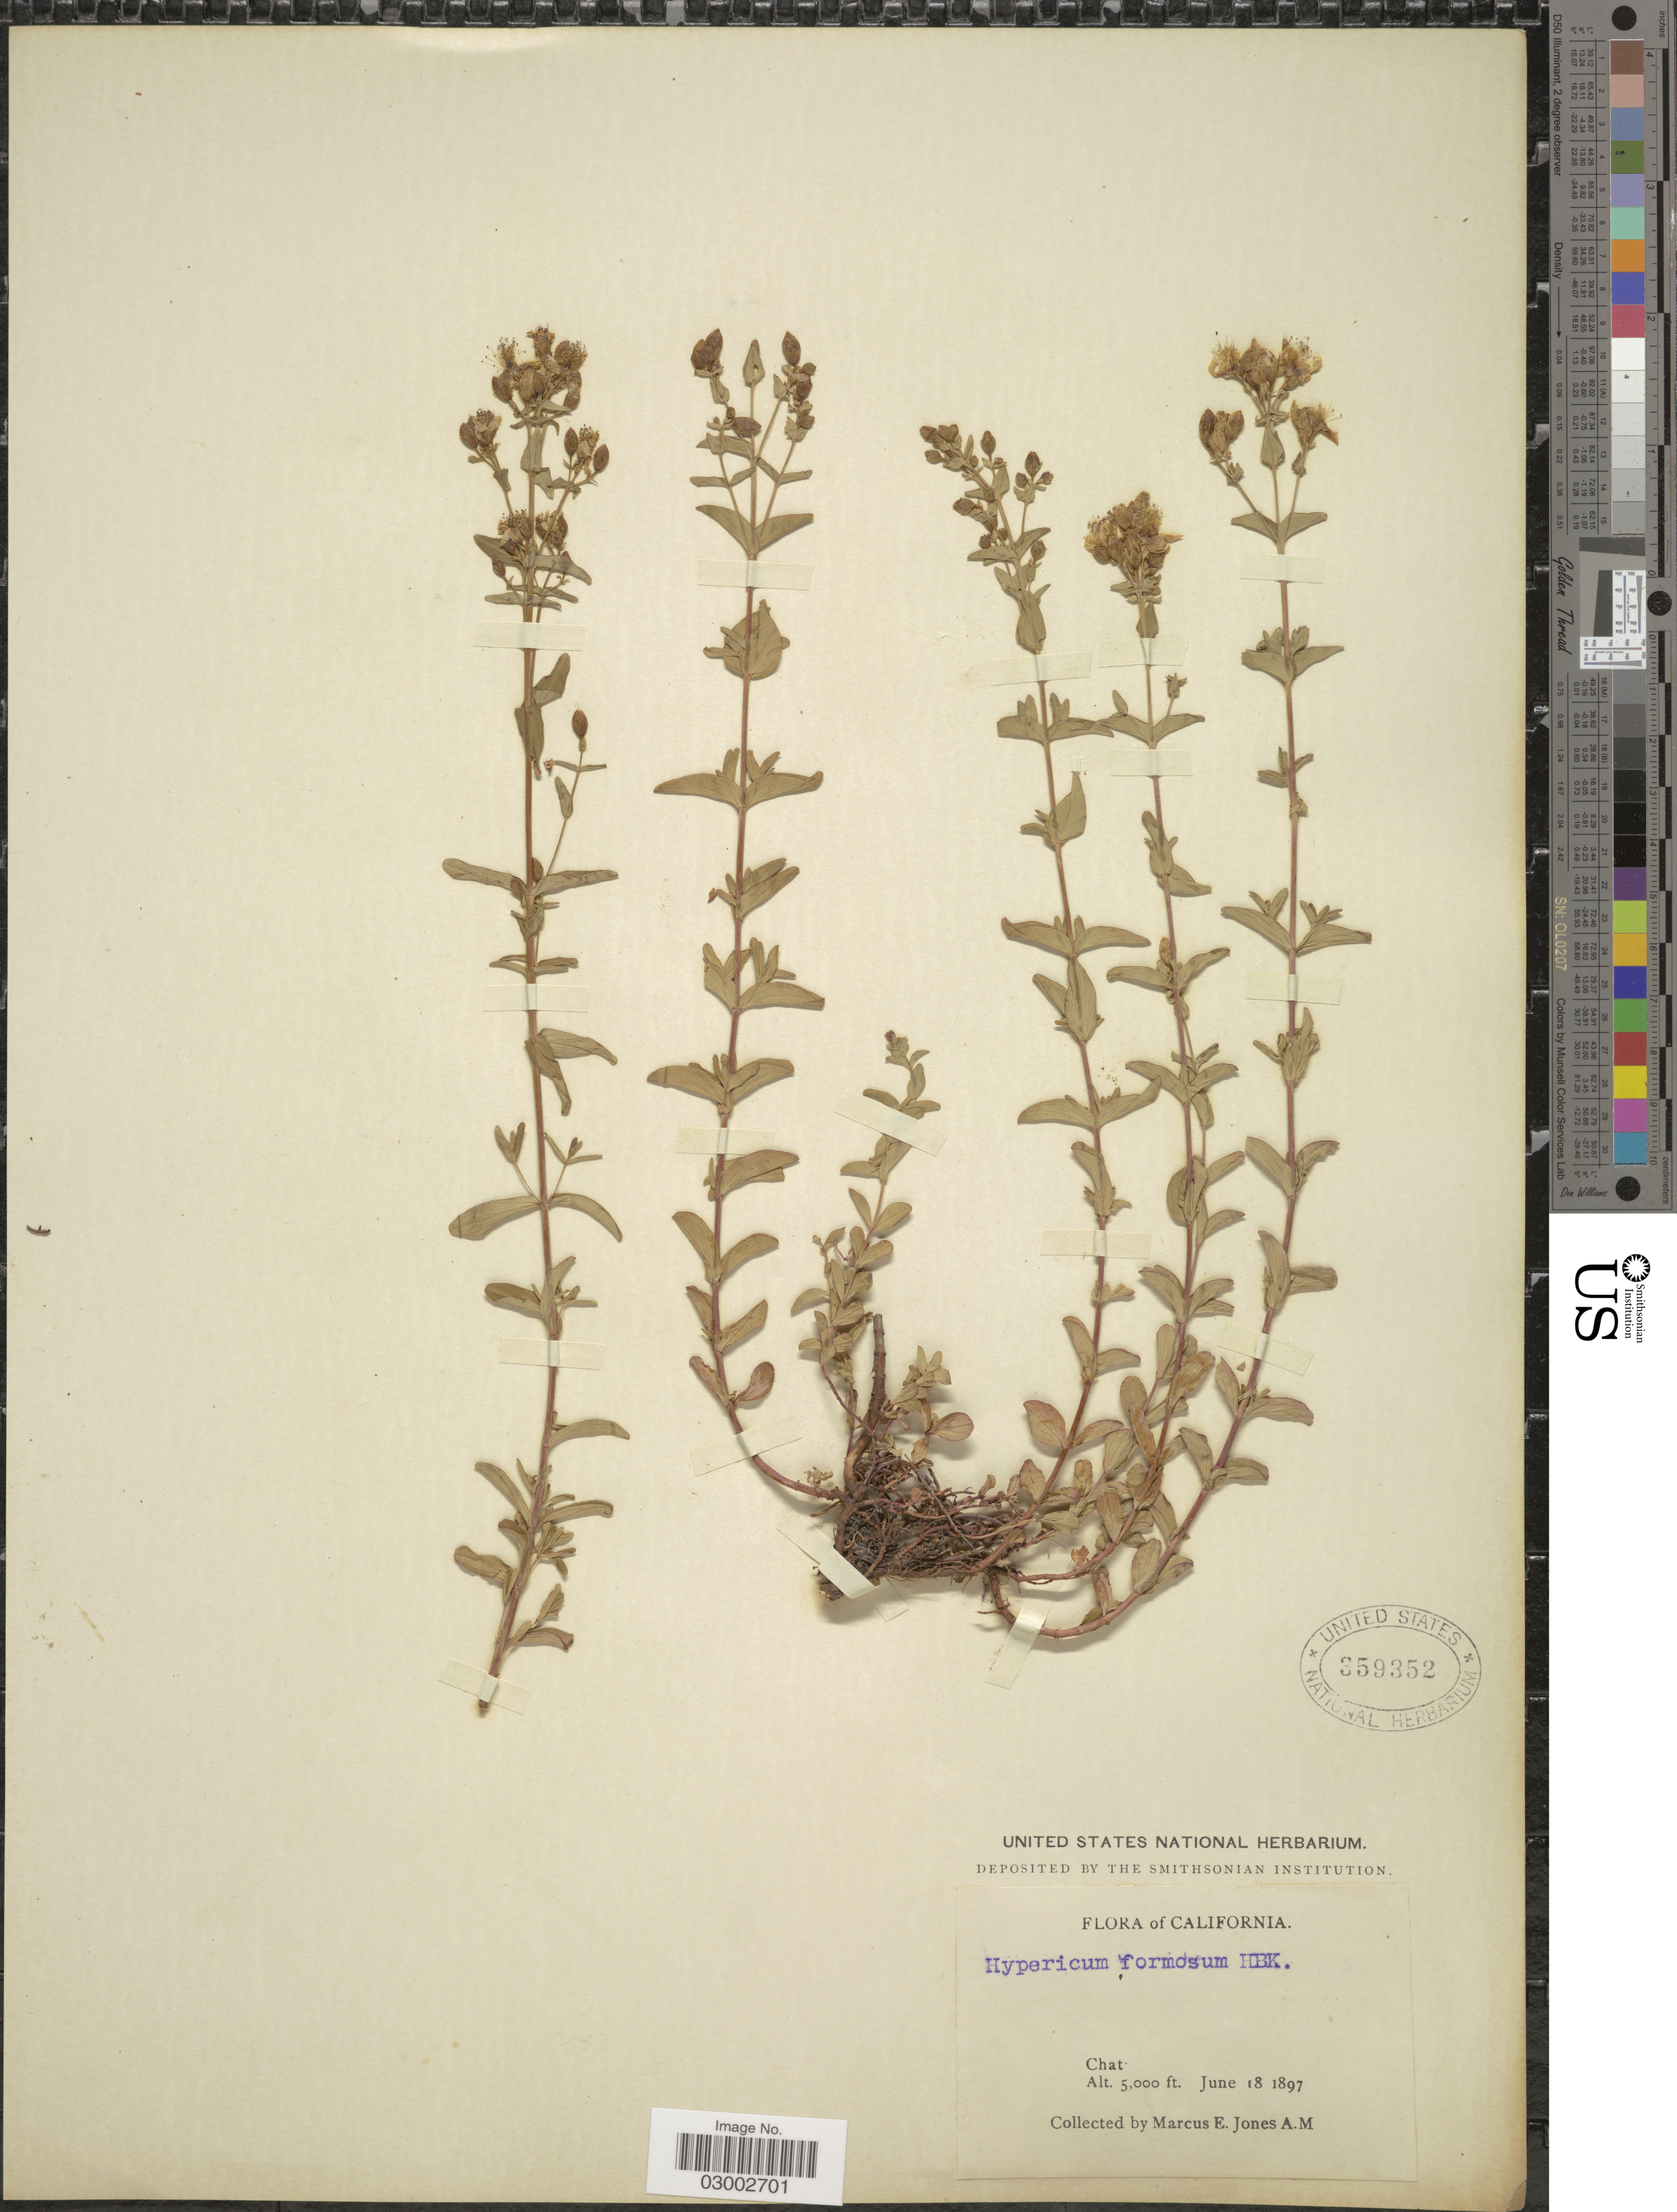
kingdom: Plantae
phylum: Tracheophyta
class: Magnoliopsida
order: Malpighiales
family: Hypericaceae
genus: Hypericum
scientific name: Hypericum scouleri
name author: Hook.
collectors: M. E. Jones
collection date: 1897-06-18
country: United States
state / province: California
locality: Chat.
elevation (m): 1524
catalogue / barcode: US 359352